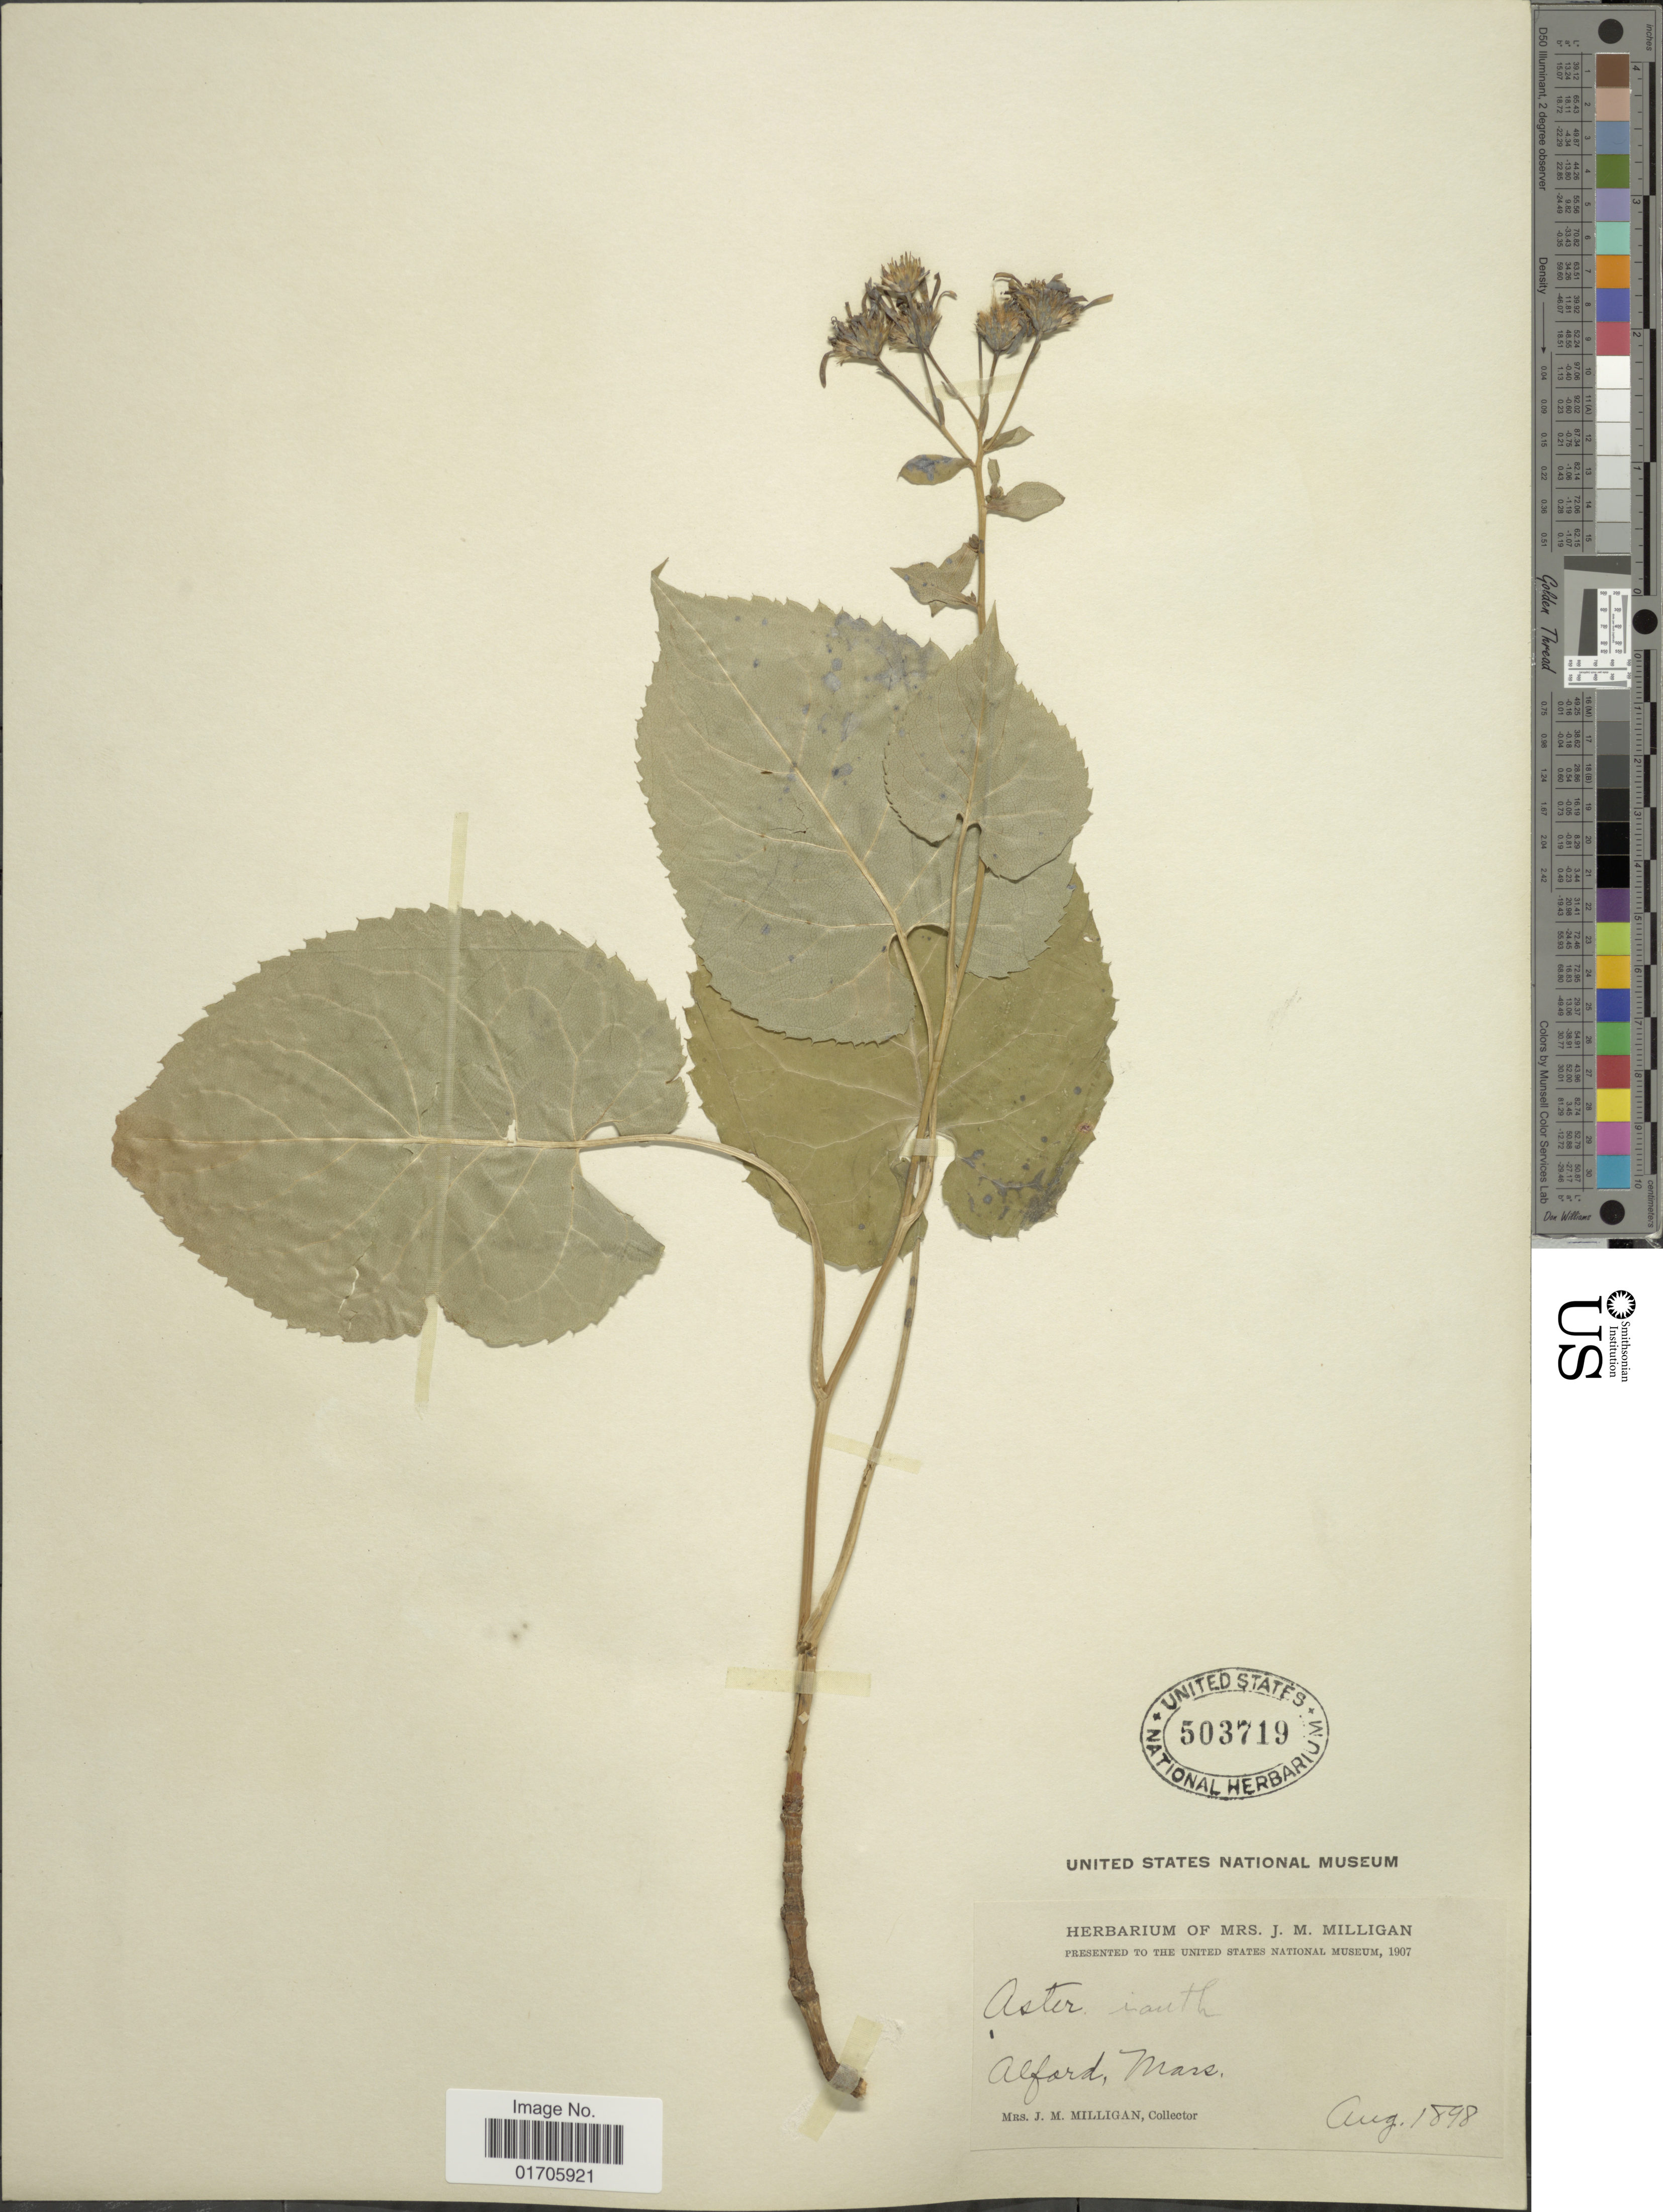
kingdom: Plantae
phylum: Tracheophyta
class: Magnoliopsida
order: Asterales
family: Asteraceae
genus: Eurybia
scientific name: Eurybia macrophylla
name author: (L.) Cass.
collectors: J. M. Milligan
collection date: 1898-08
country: United States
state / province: Massachusetts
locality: Alford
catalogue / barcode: US 503719